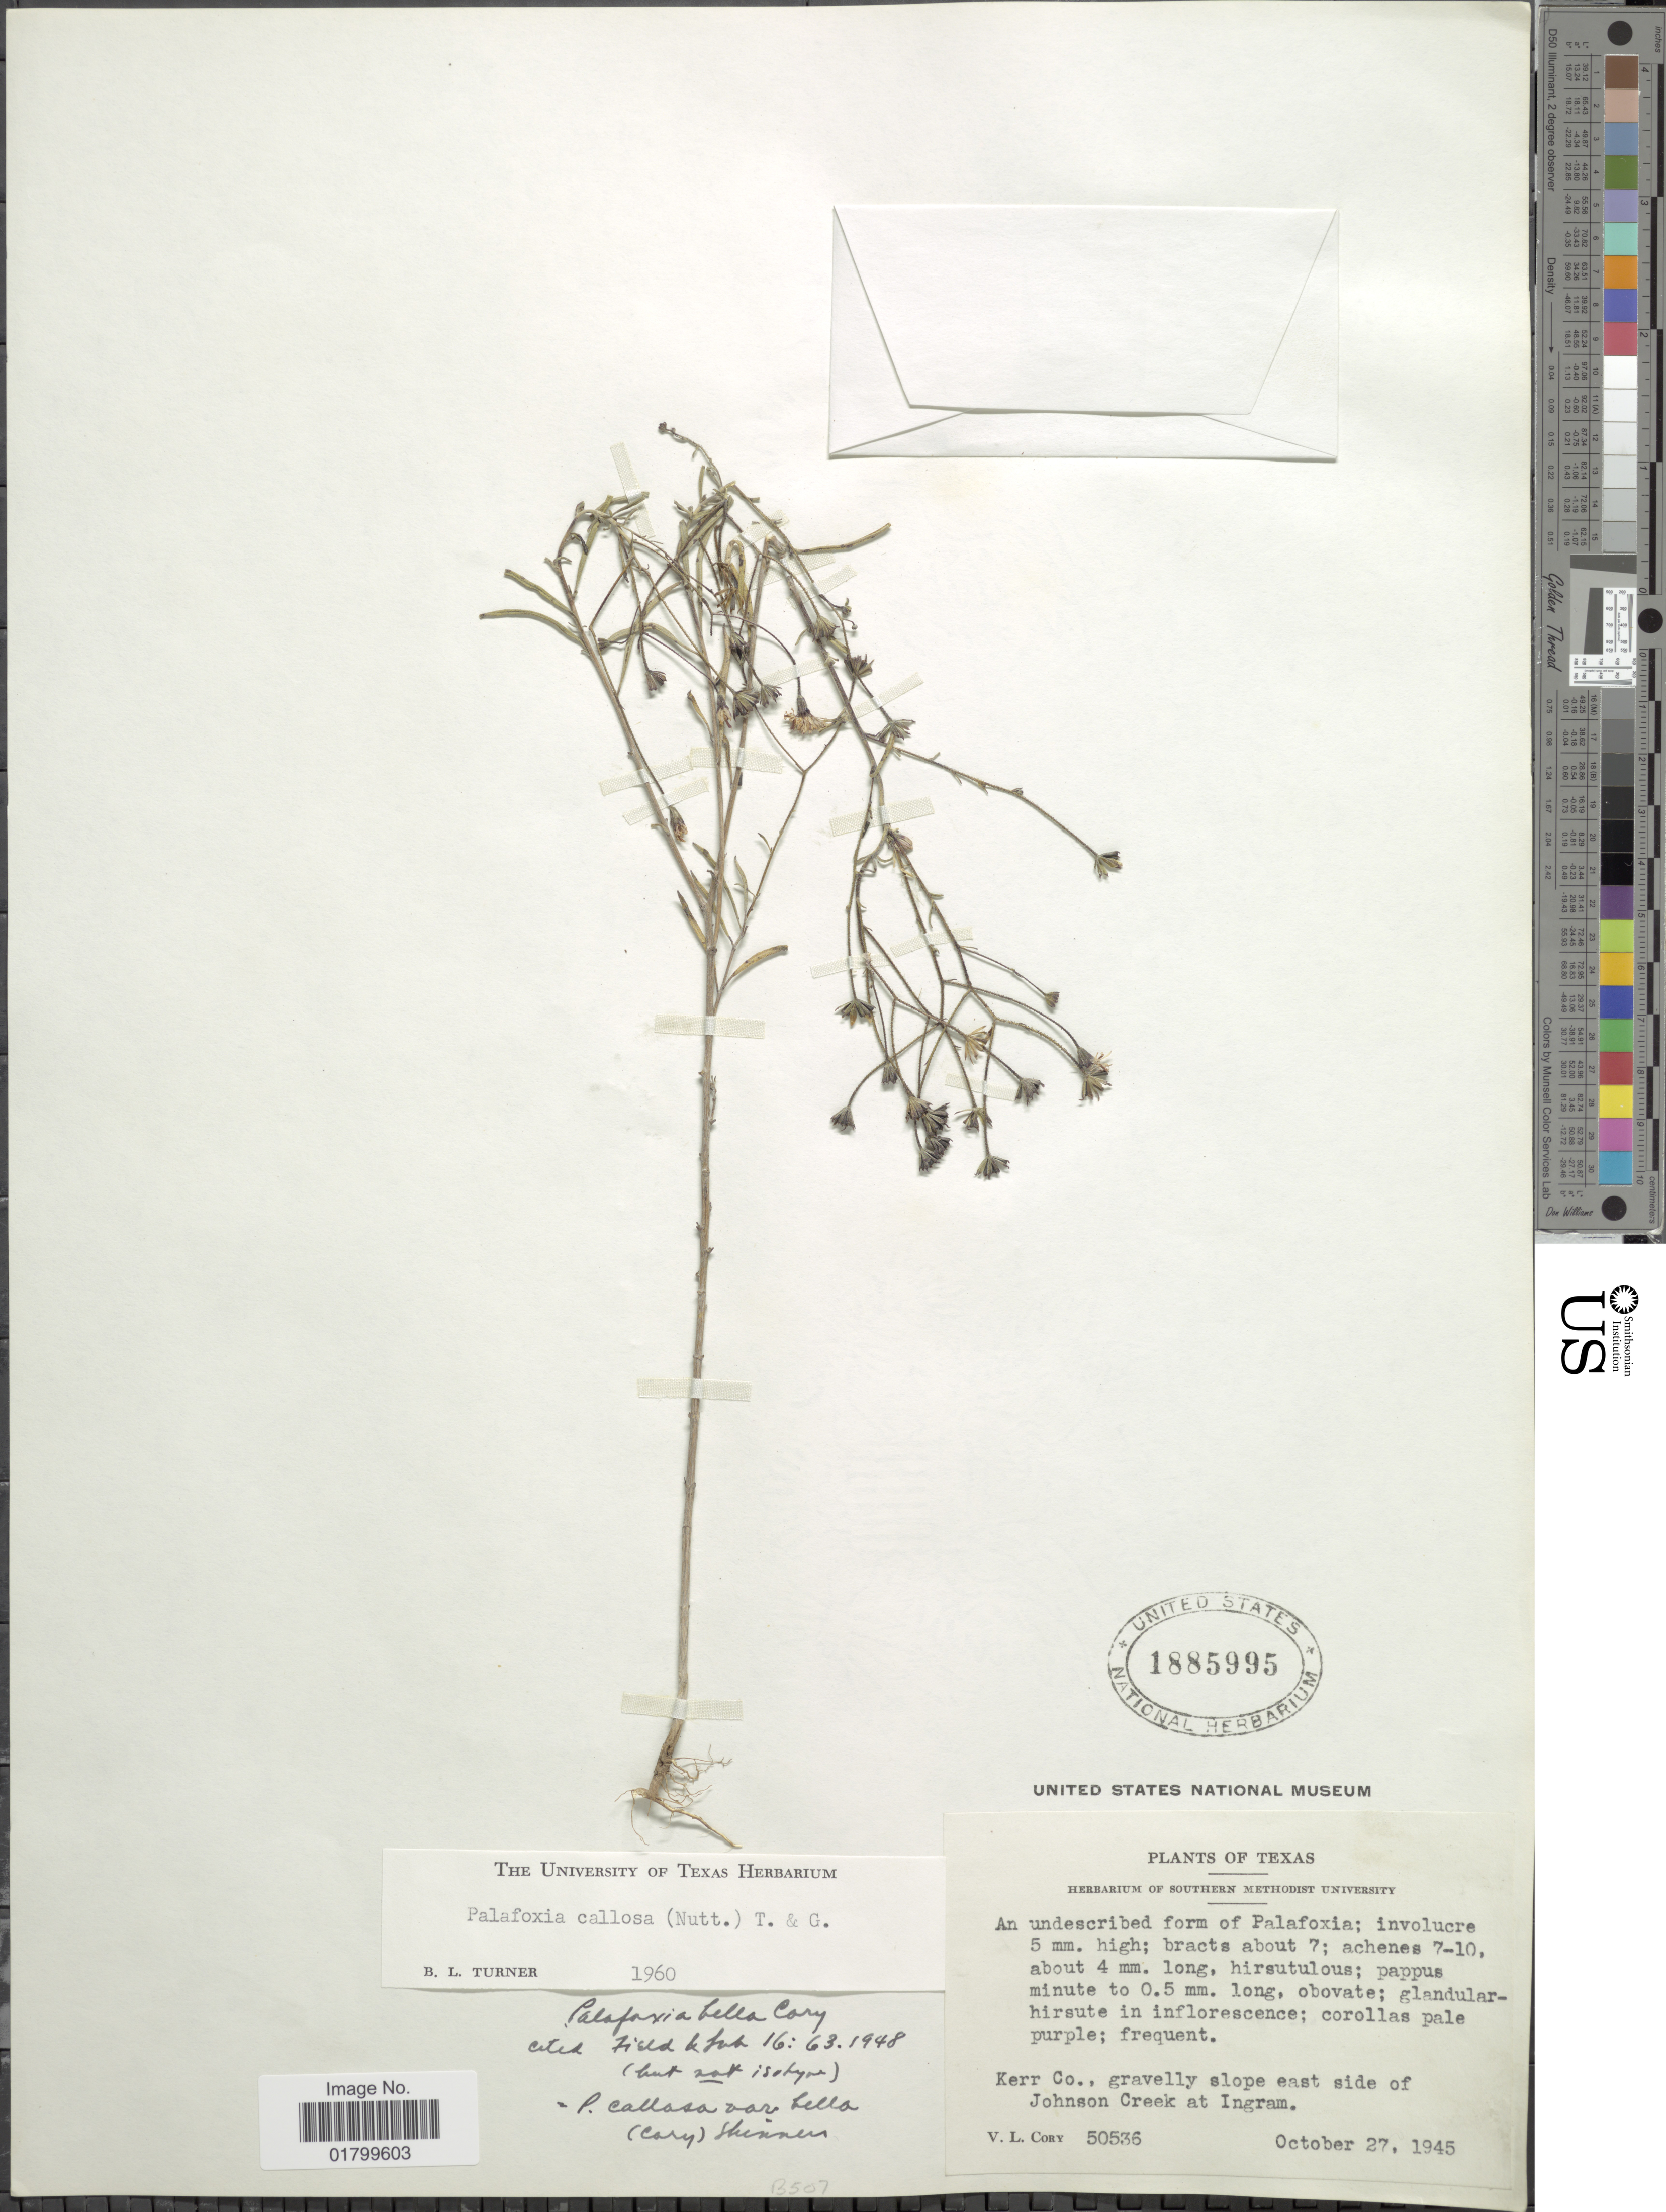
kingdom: Plantae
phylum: Tracheophyta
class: Magnoliopsida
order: Asterales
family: Asteraceae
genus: Palafoxia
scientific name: Palafoxia callosa var. callosa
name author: (Nutt.) Torr. & A. Gray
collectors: V. Cory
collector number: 50536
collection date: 1945-10-27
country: United States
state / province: Texas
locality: Kerr Co., gravelly slope east side of Johnson Creek at Ingram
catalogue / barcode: US 1885995